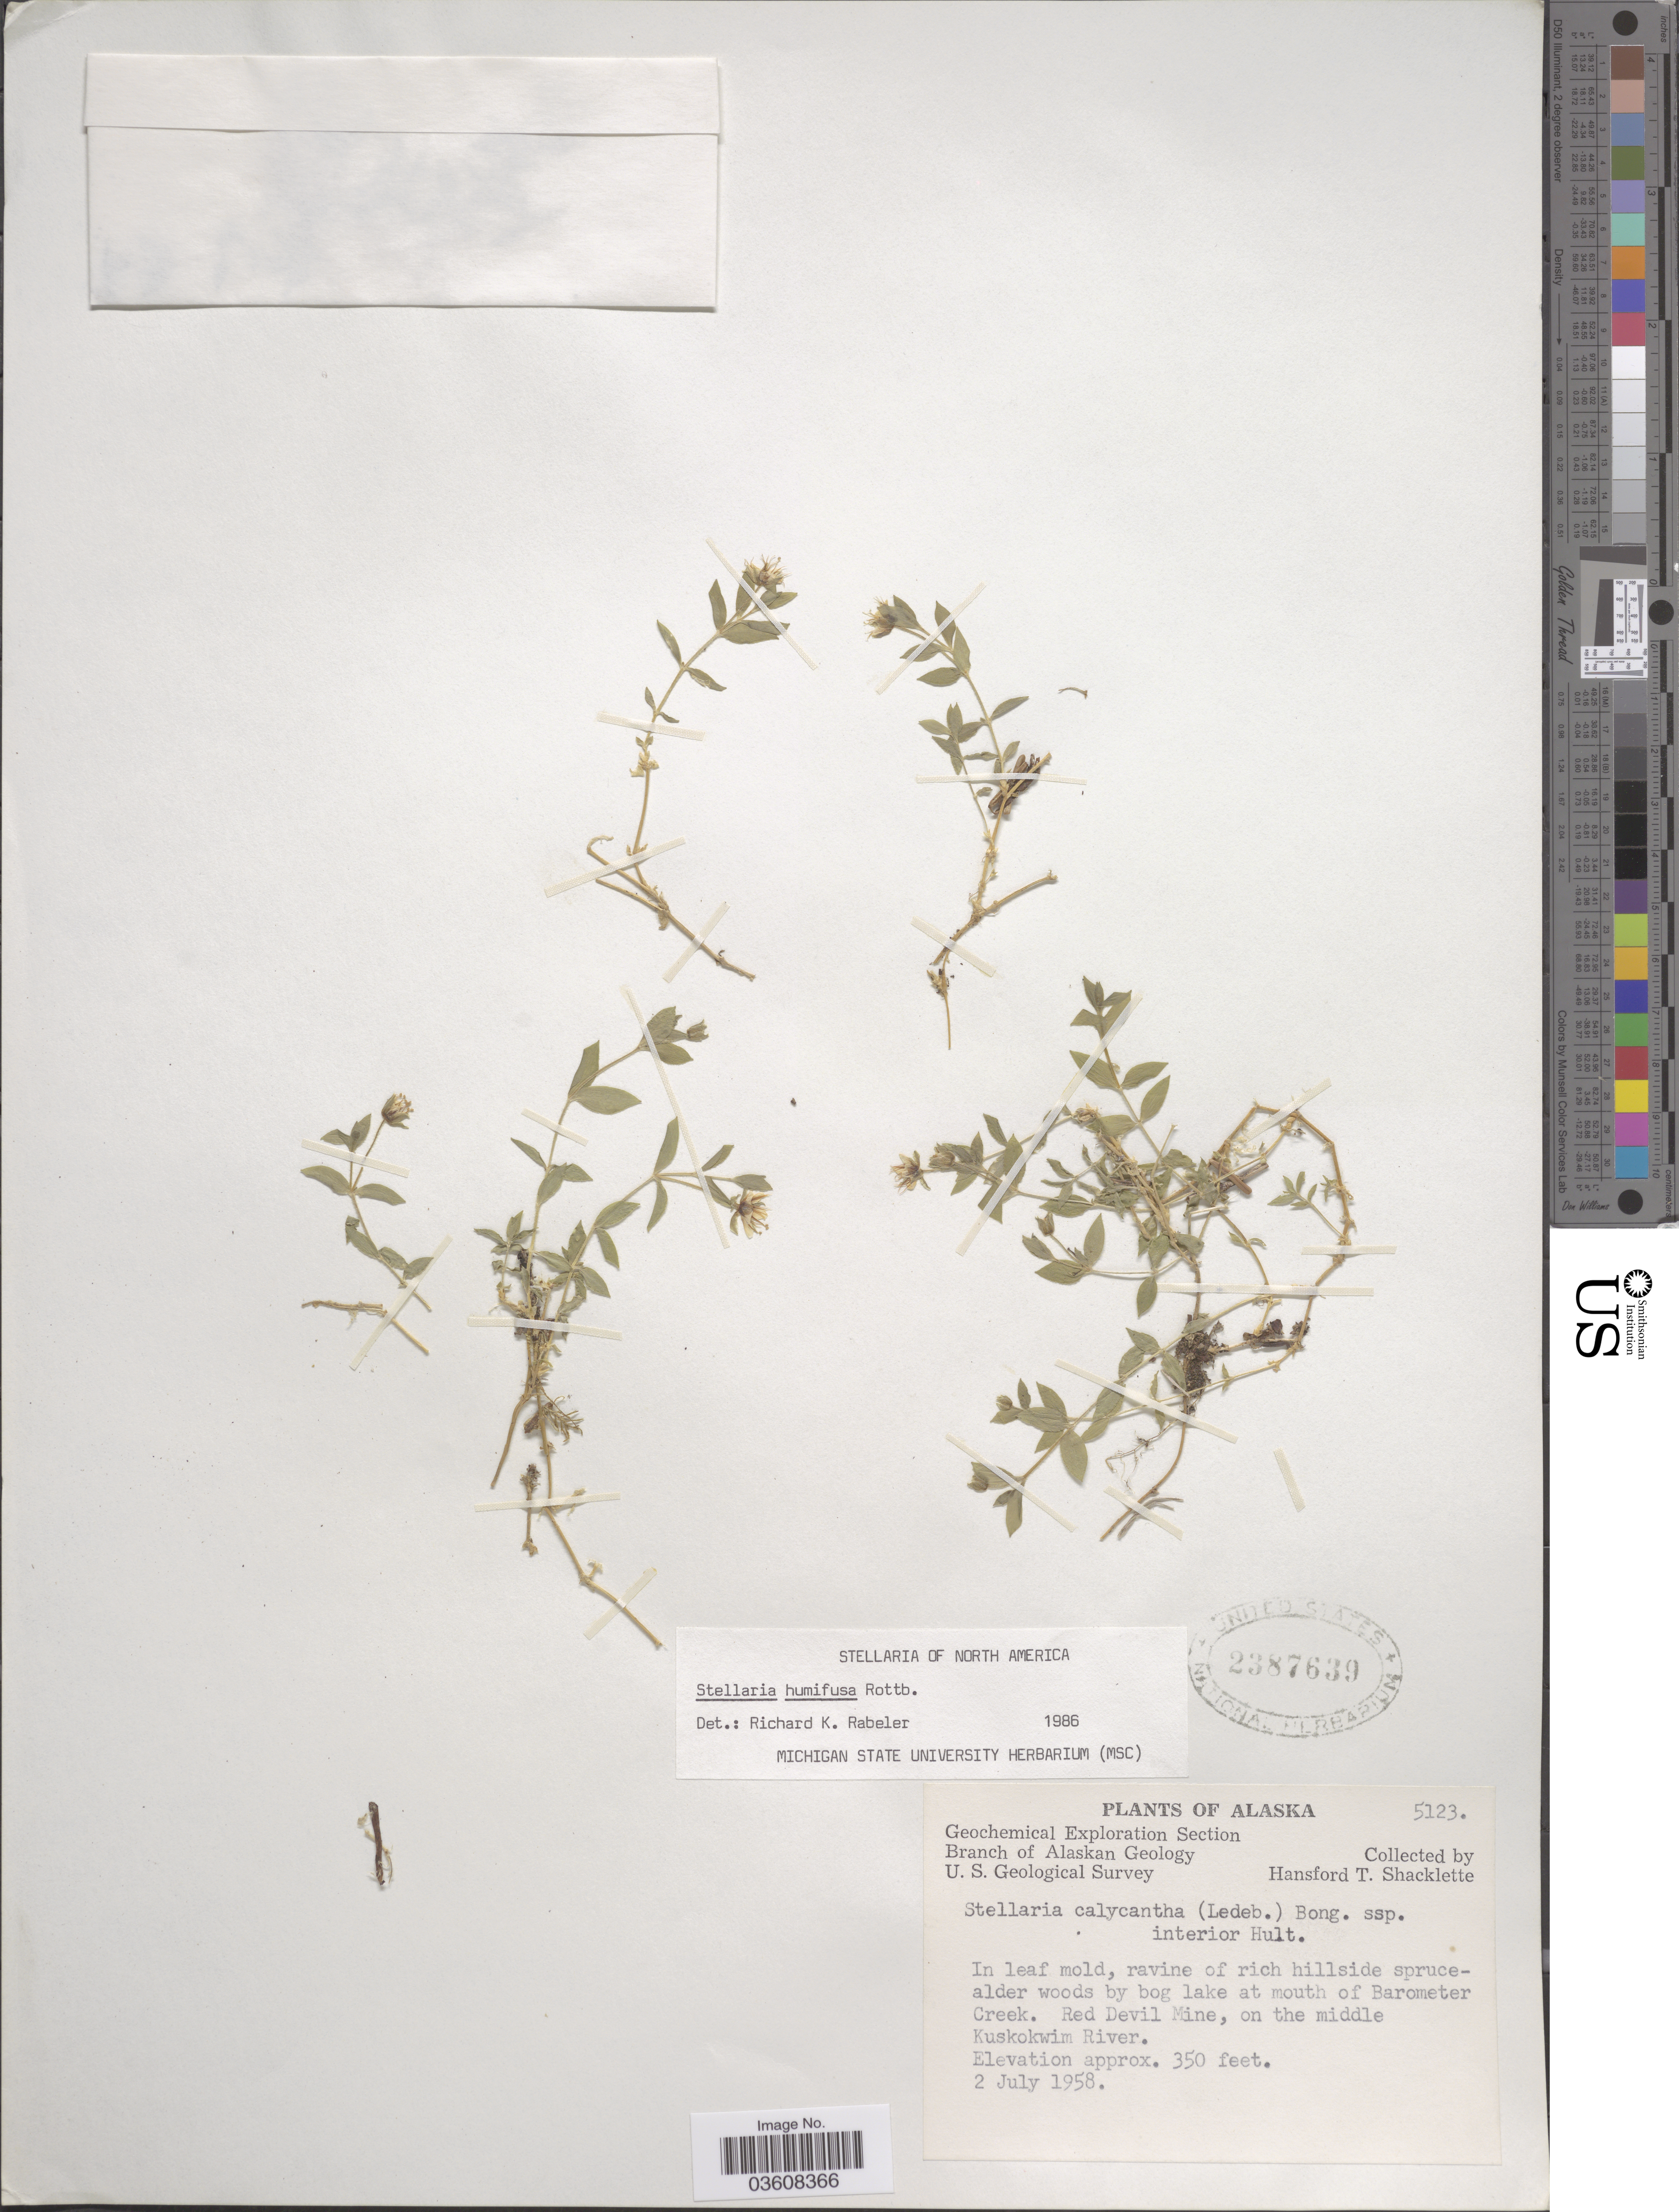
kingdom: Plantae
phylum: Tracheophyta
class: Magnoliopsida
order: Caryophyllales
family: Caryophyllaceae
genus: Stellaria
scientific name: Stellaria humifusa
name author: Rottb.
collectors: H. Shacklette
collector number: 5123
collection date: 1958-07-02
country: United States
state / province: Alaska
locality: In leaf mold, ravine of rich hillside sprucealder woods by bog lake at mouth of Barometer Creek. Red Devil Mine, on the middle Kuskokwim River.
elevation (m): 107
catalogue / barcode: US 2387639